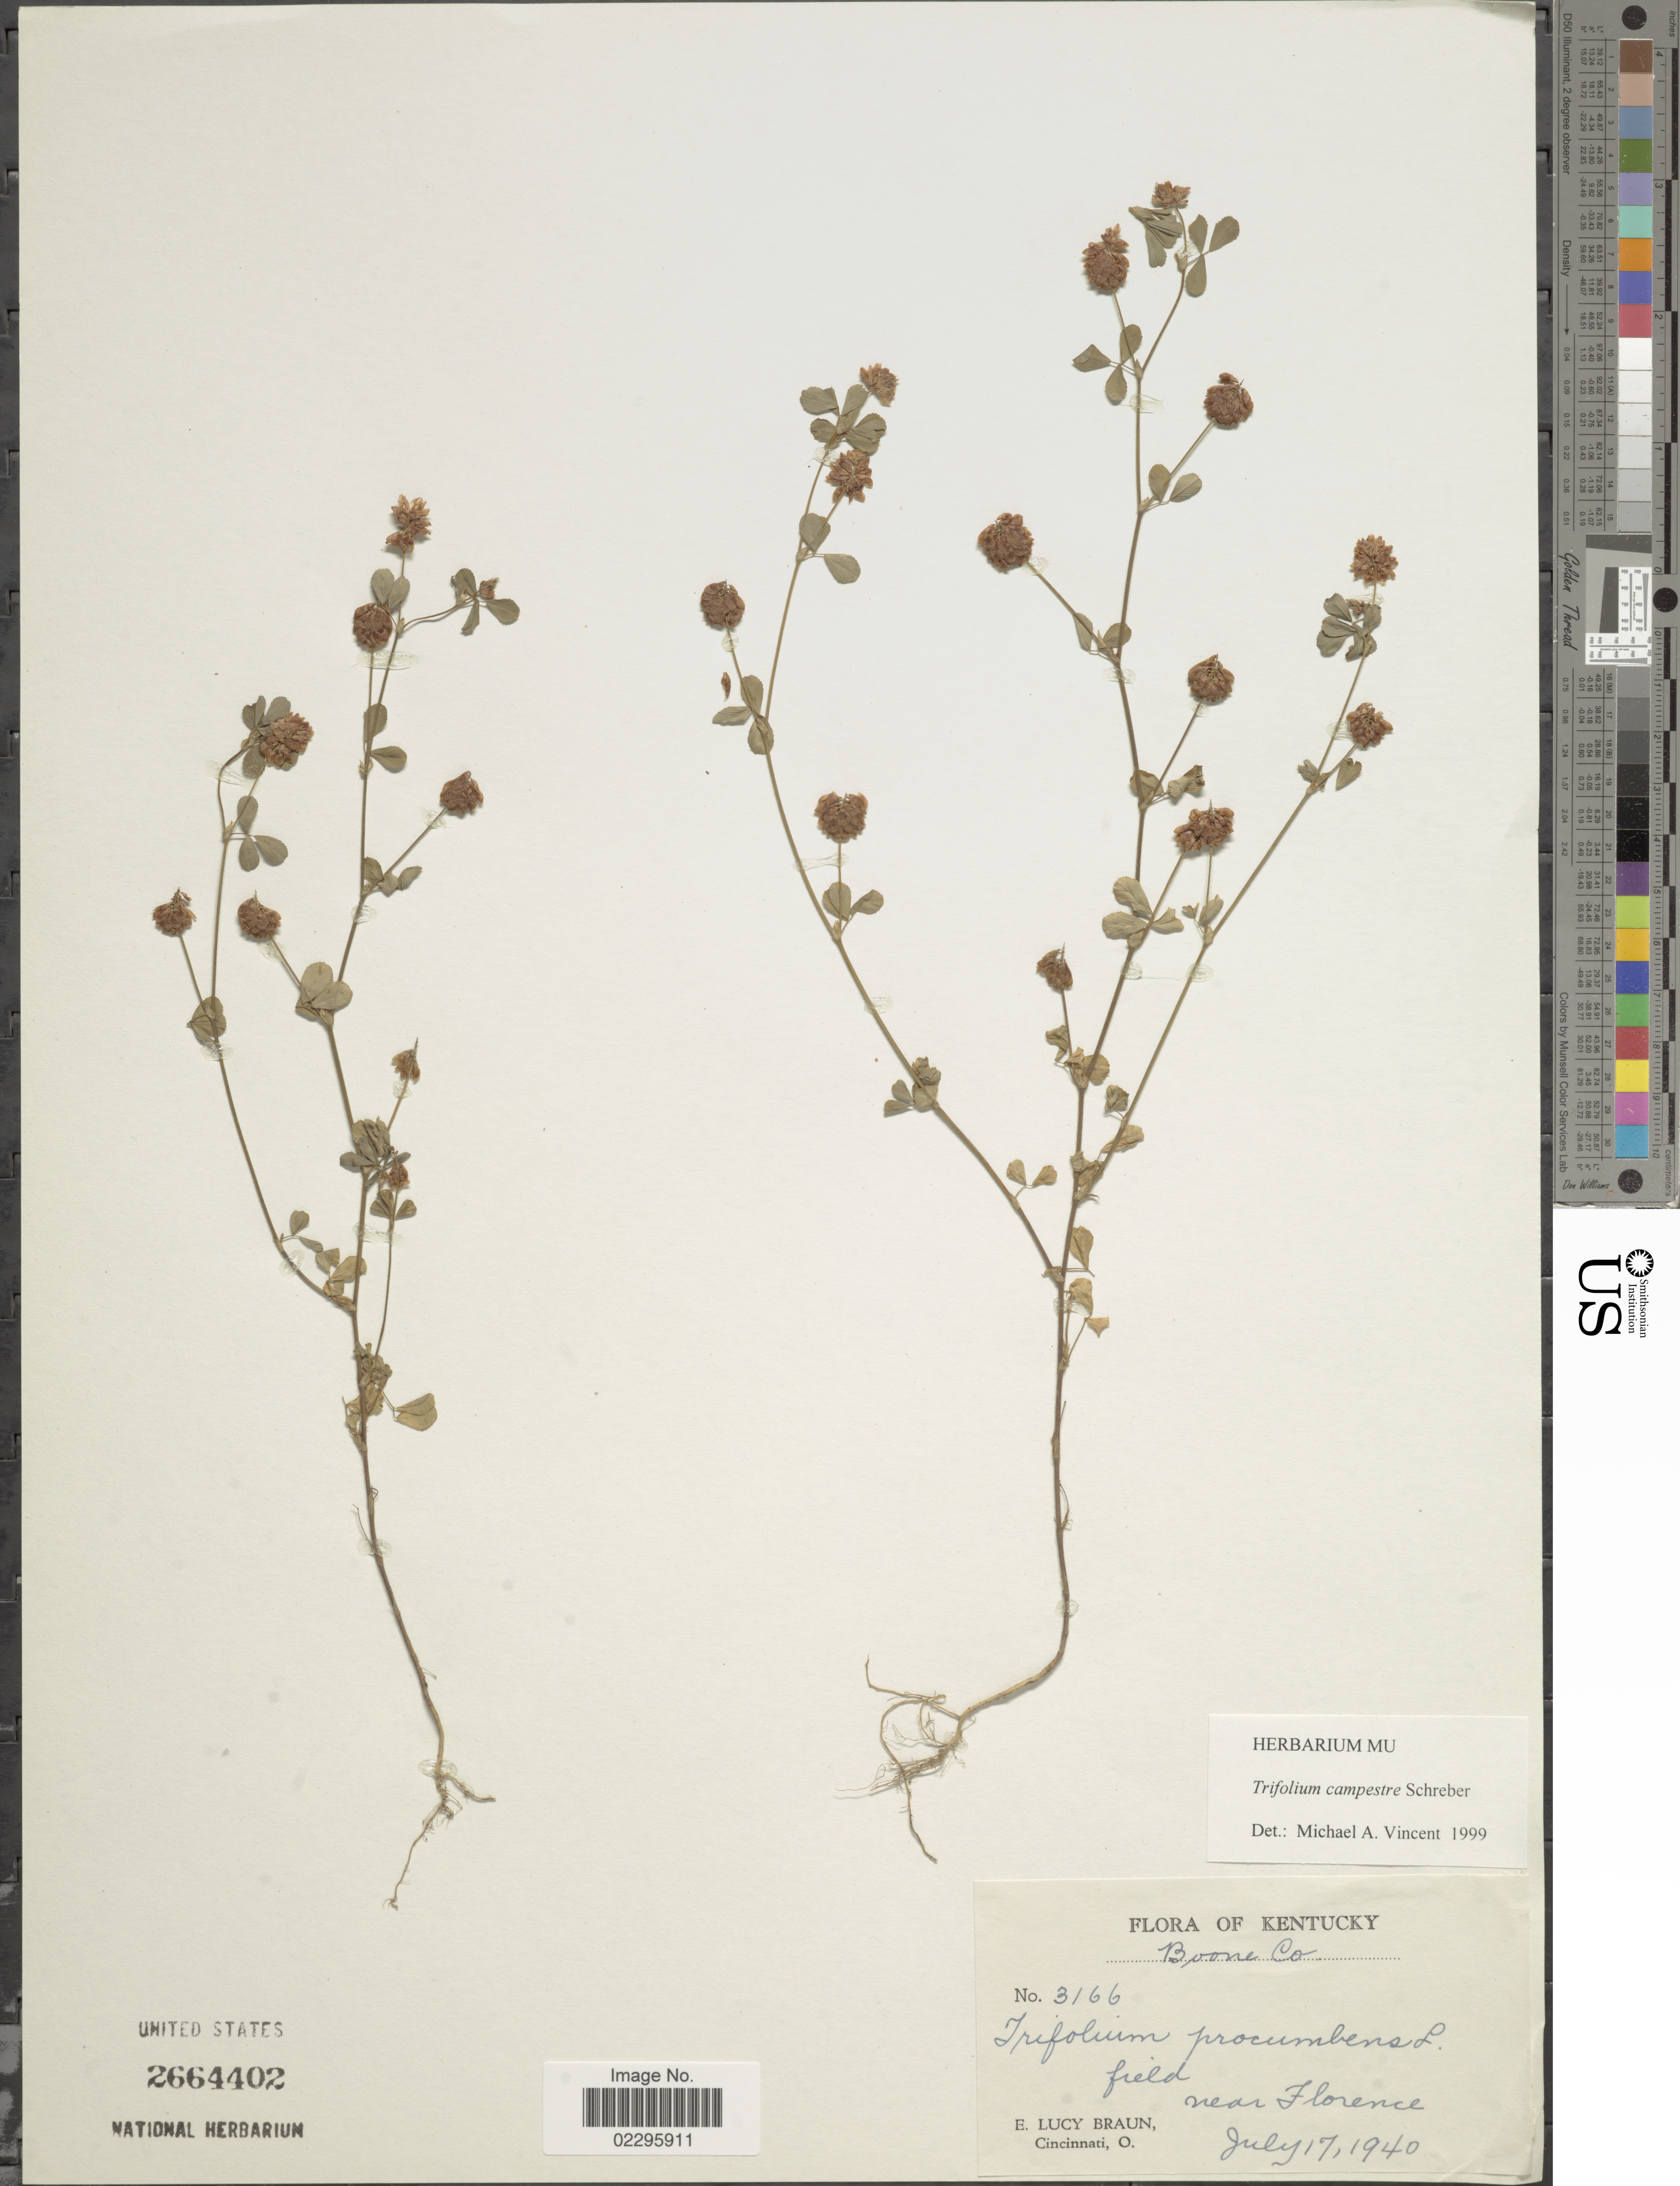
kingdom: Plantae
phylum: Tracheophyta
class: Magnoliopsida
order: Fabales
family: Fabaceae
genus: Trifolium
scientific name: Trifolium campestre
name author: Schreb.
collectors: E. L. Braun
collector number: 3166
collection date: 1940-07-17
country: United States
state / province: Kentucky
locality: Boone Co., field near Florence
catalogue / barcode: US 2664402